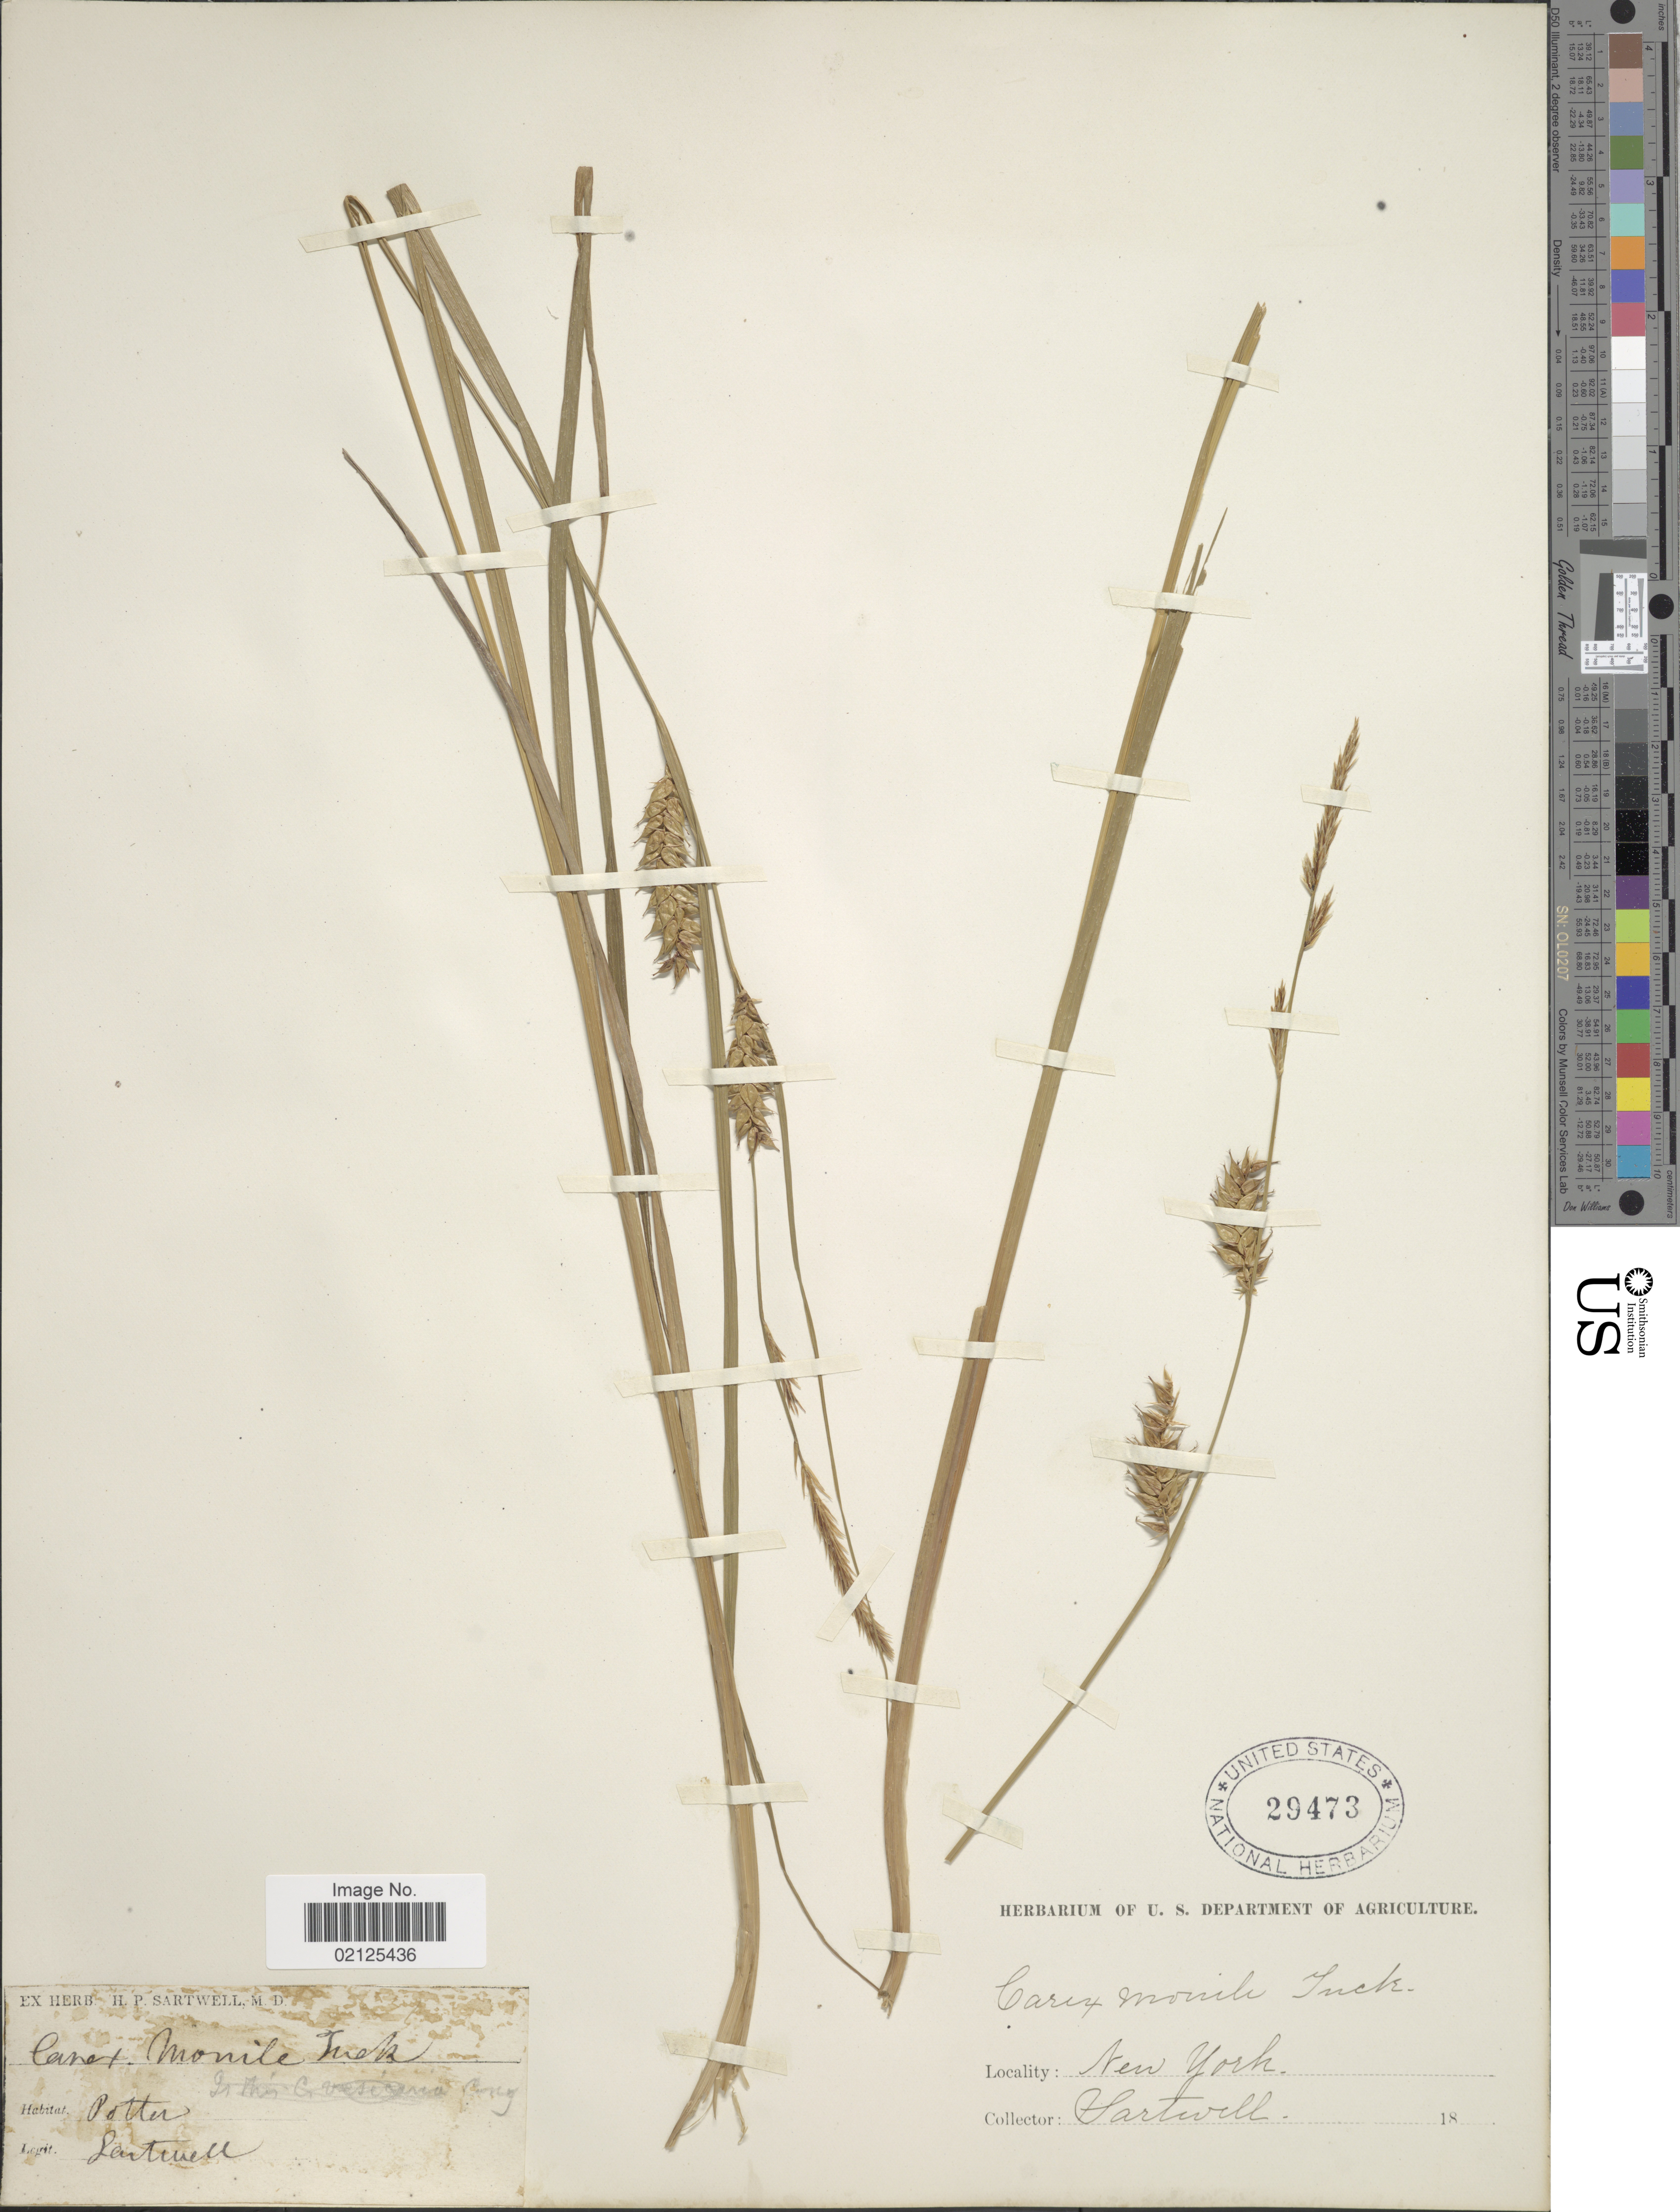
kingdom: Plantae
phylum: Tracheophyta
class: Liliopsida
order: Poales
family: Cyperaceae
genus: Carex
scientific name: Carex vesicaria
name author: L.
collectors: Sartwell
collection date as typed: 18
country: United States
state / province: New York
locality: Potter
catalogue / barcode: US 29473